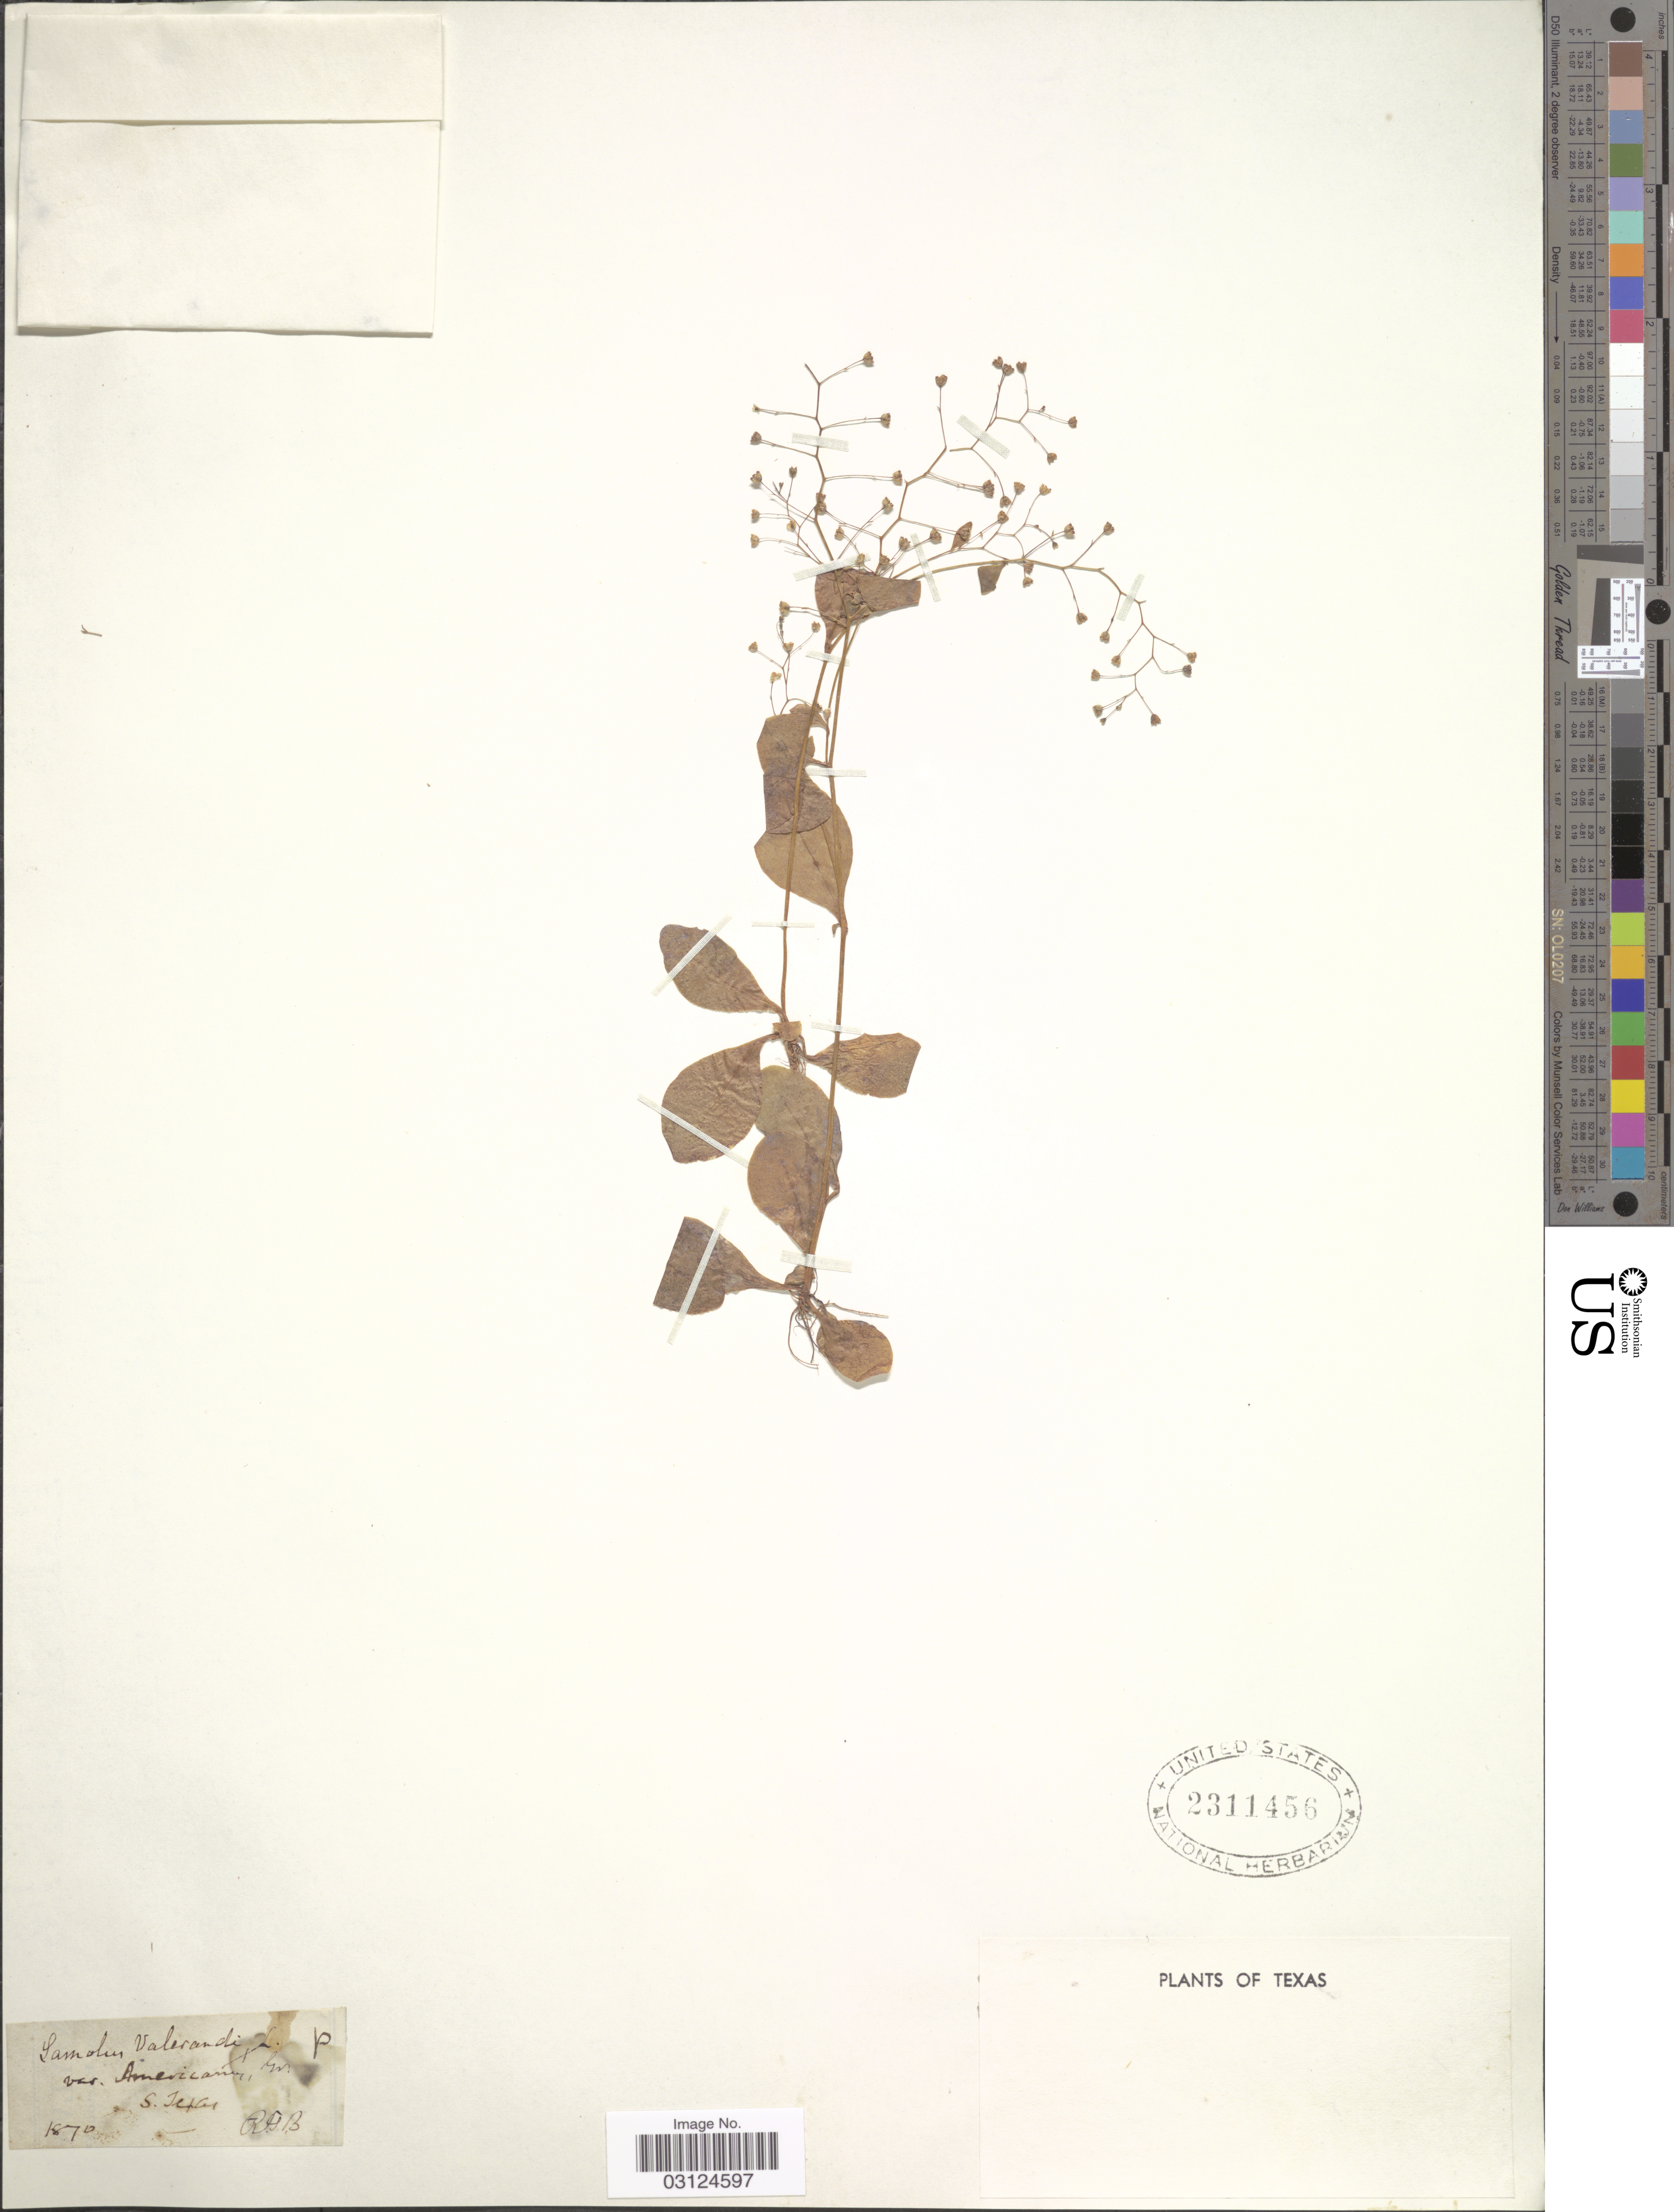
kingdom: Plantae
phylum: Tracheophyta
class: Magnoliopsida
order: Ericales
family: Primulaceae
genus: Samolus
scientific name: Samolus valerandi var. americanus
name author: A. Gray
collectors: R. A. B.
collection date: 1870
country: United States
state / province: Texas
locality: S. Texas.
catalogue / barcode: US 2311456